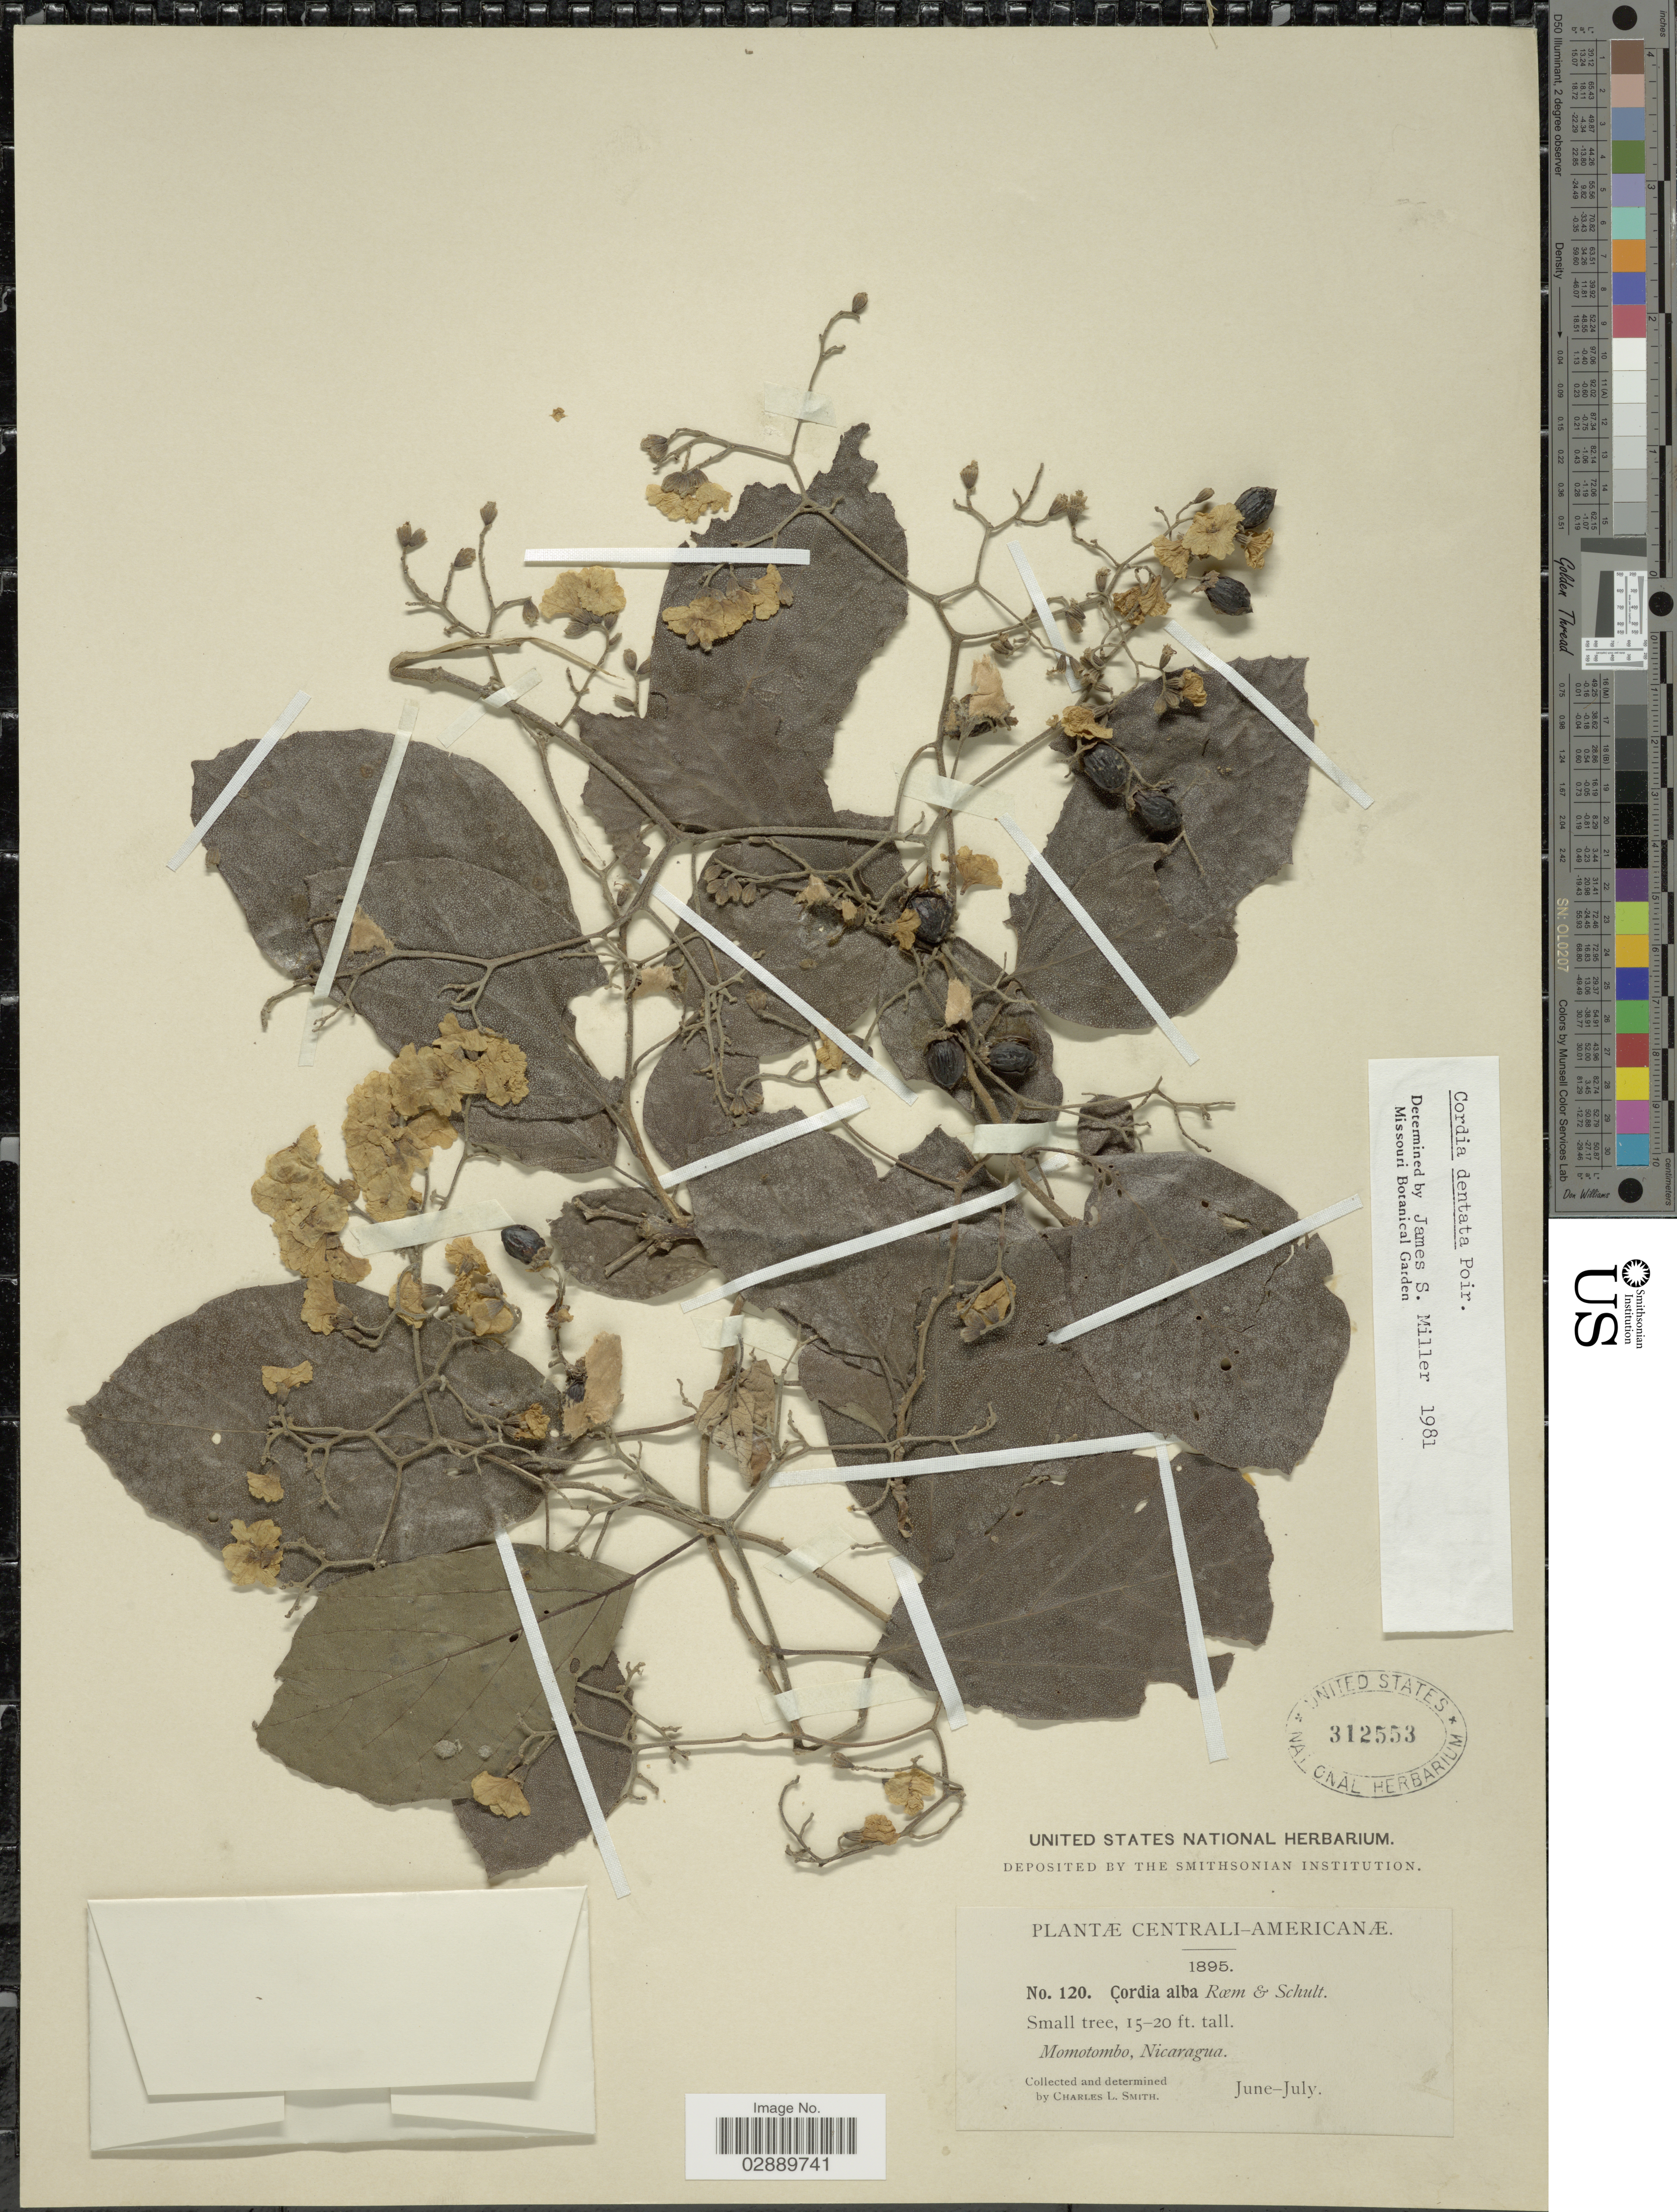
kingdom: Plantae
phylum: Tracheophyta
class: Magnoliopsida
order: Boraginales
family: Cordiaceae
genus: Cordia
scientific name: Cordia dentata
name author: Poir.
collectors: C. L. Smith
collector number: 120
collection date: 1895-06/1895-07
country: Nicaragua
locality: Momotombo.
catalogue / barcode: US 312553